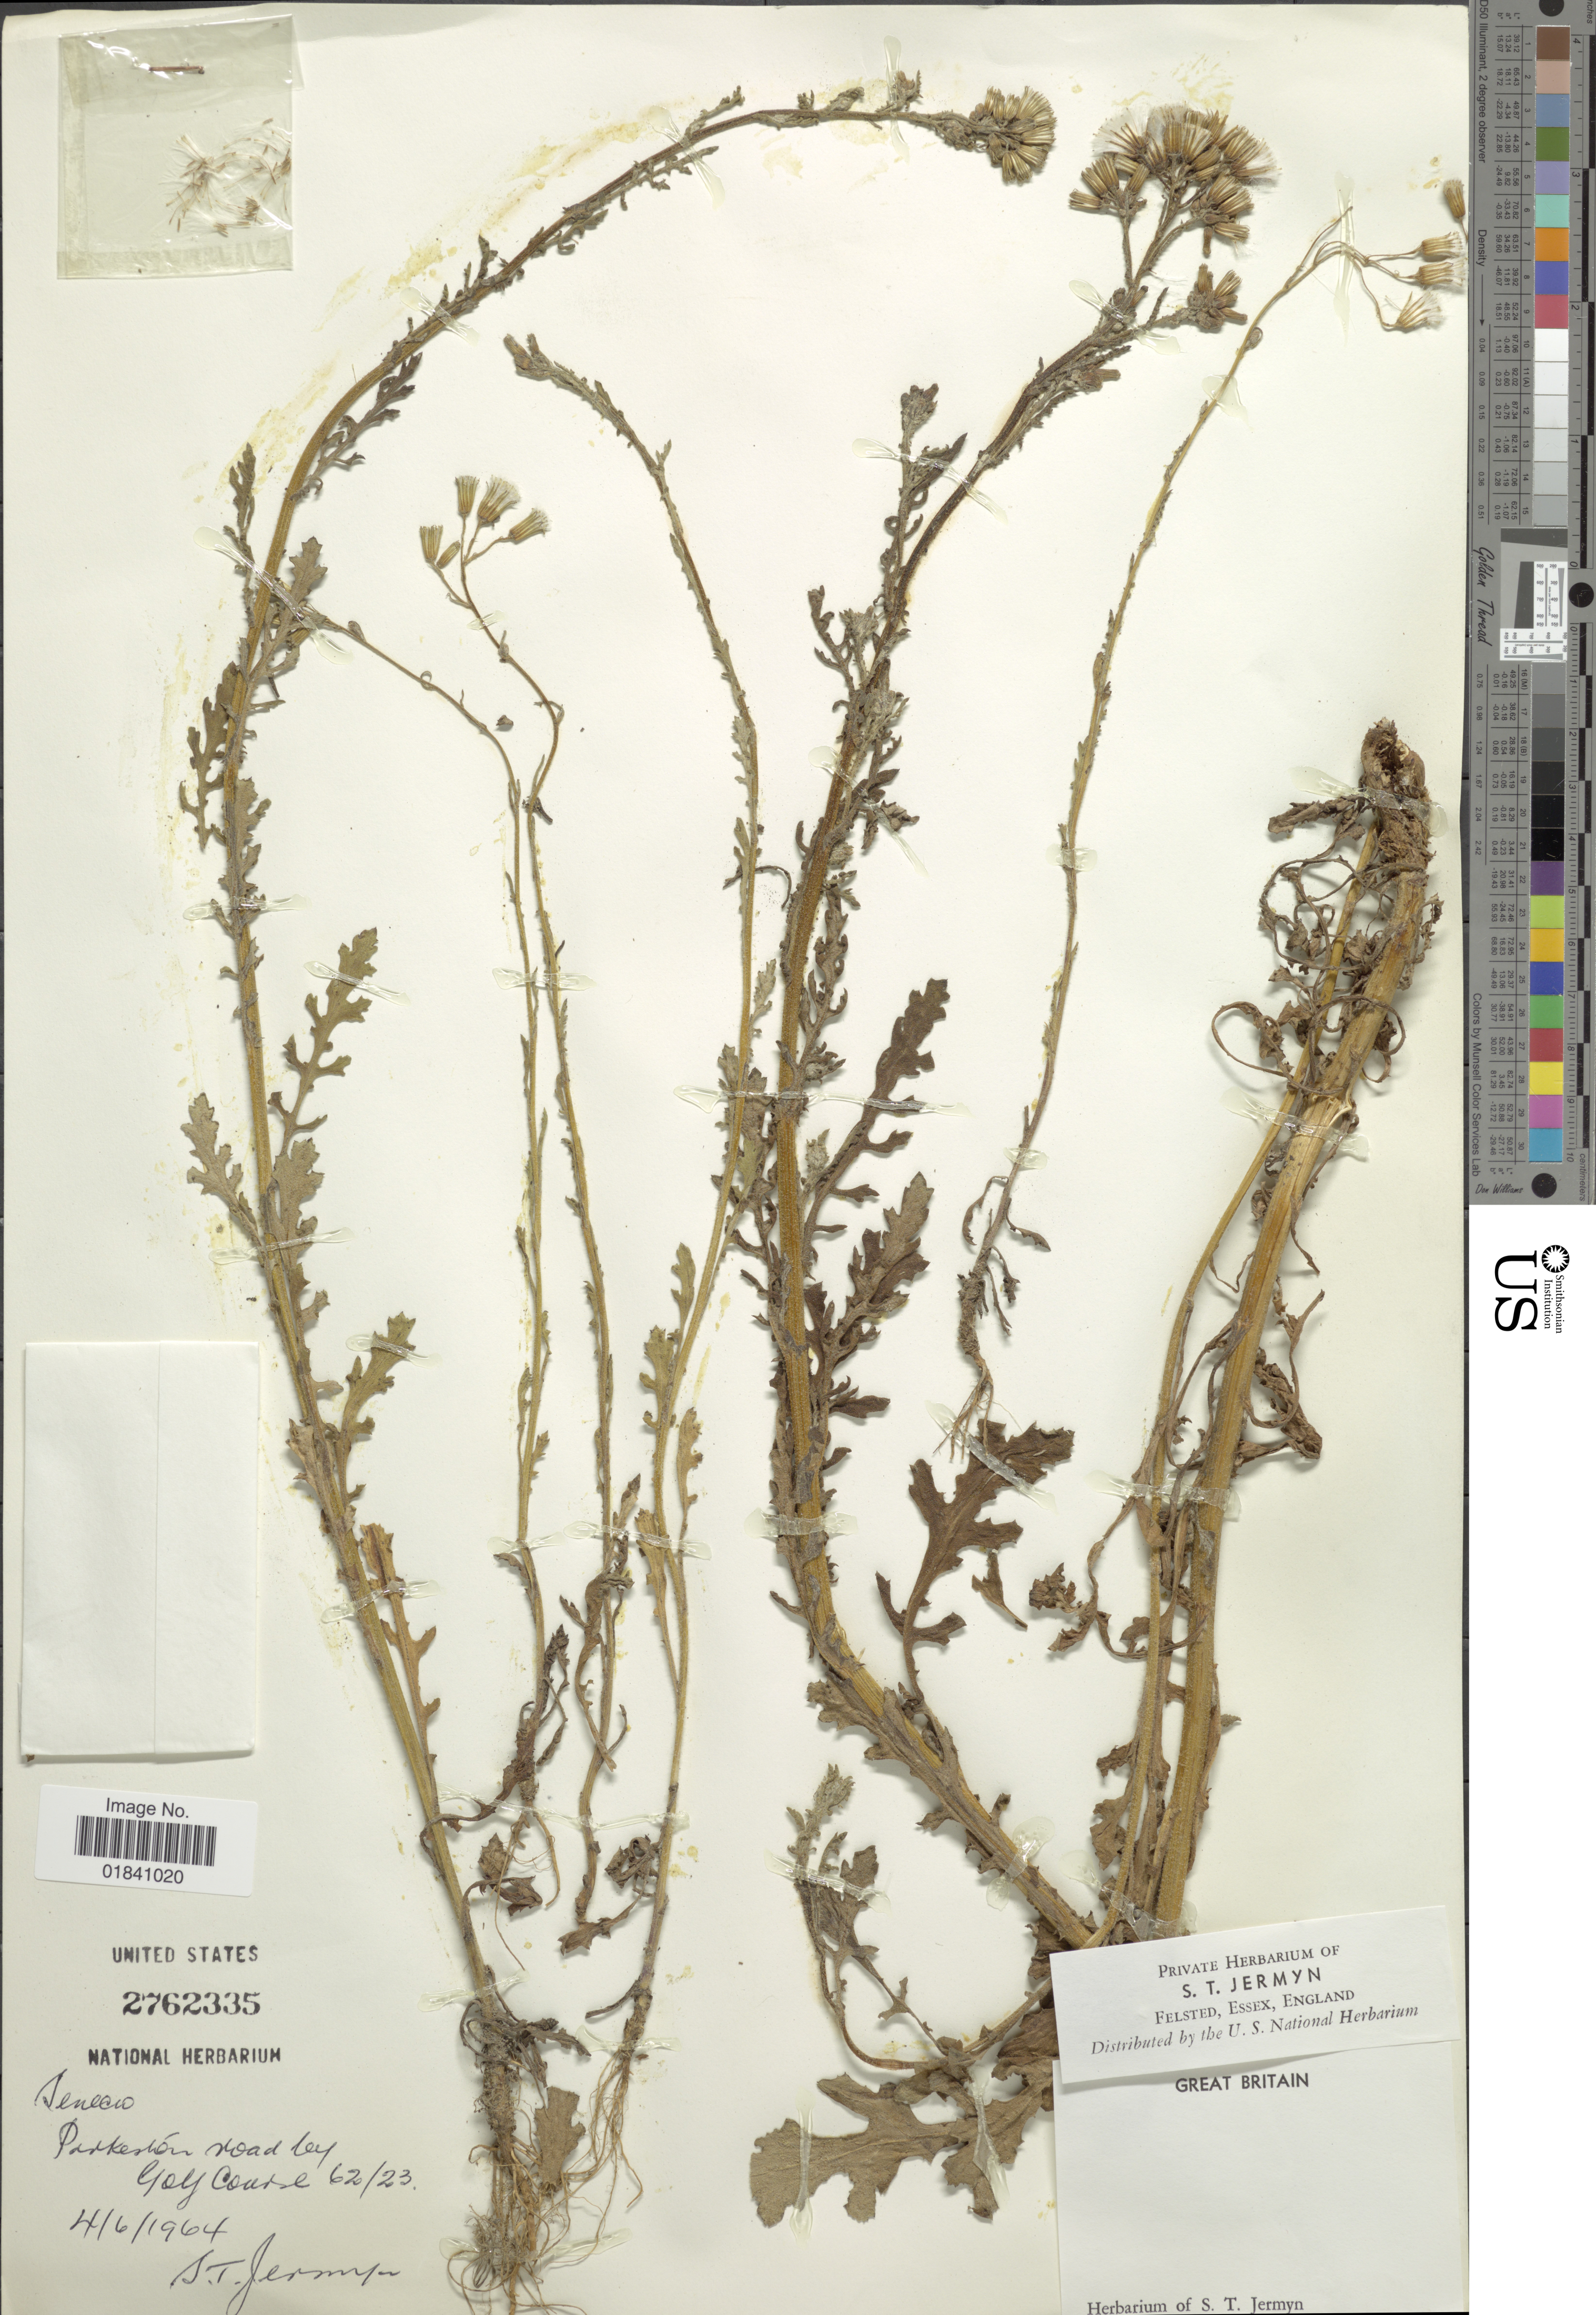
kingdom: Plantae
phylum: Tracheophyta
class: Magnoliopsida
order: Asterales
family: Asteraceae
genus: Senecio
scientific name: Senecio sp.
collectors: S. Jermyn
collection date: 1964-06-04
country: United Kingdom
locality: Parkeston road by Golf Course 62/23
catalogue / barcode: US 2762335